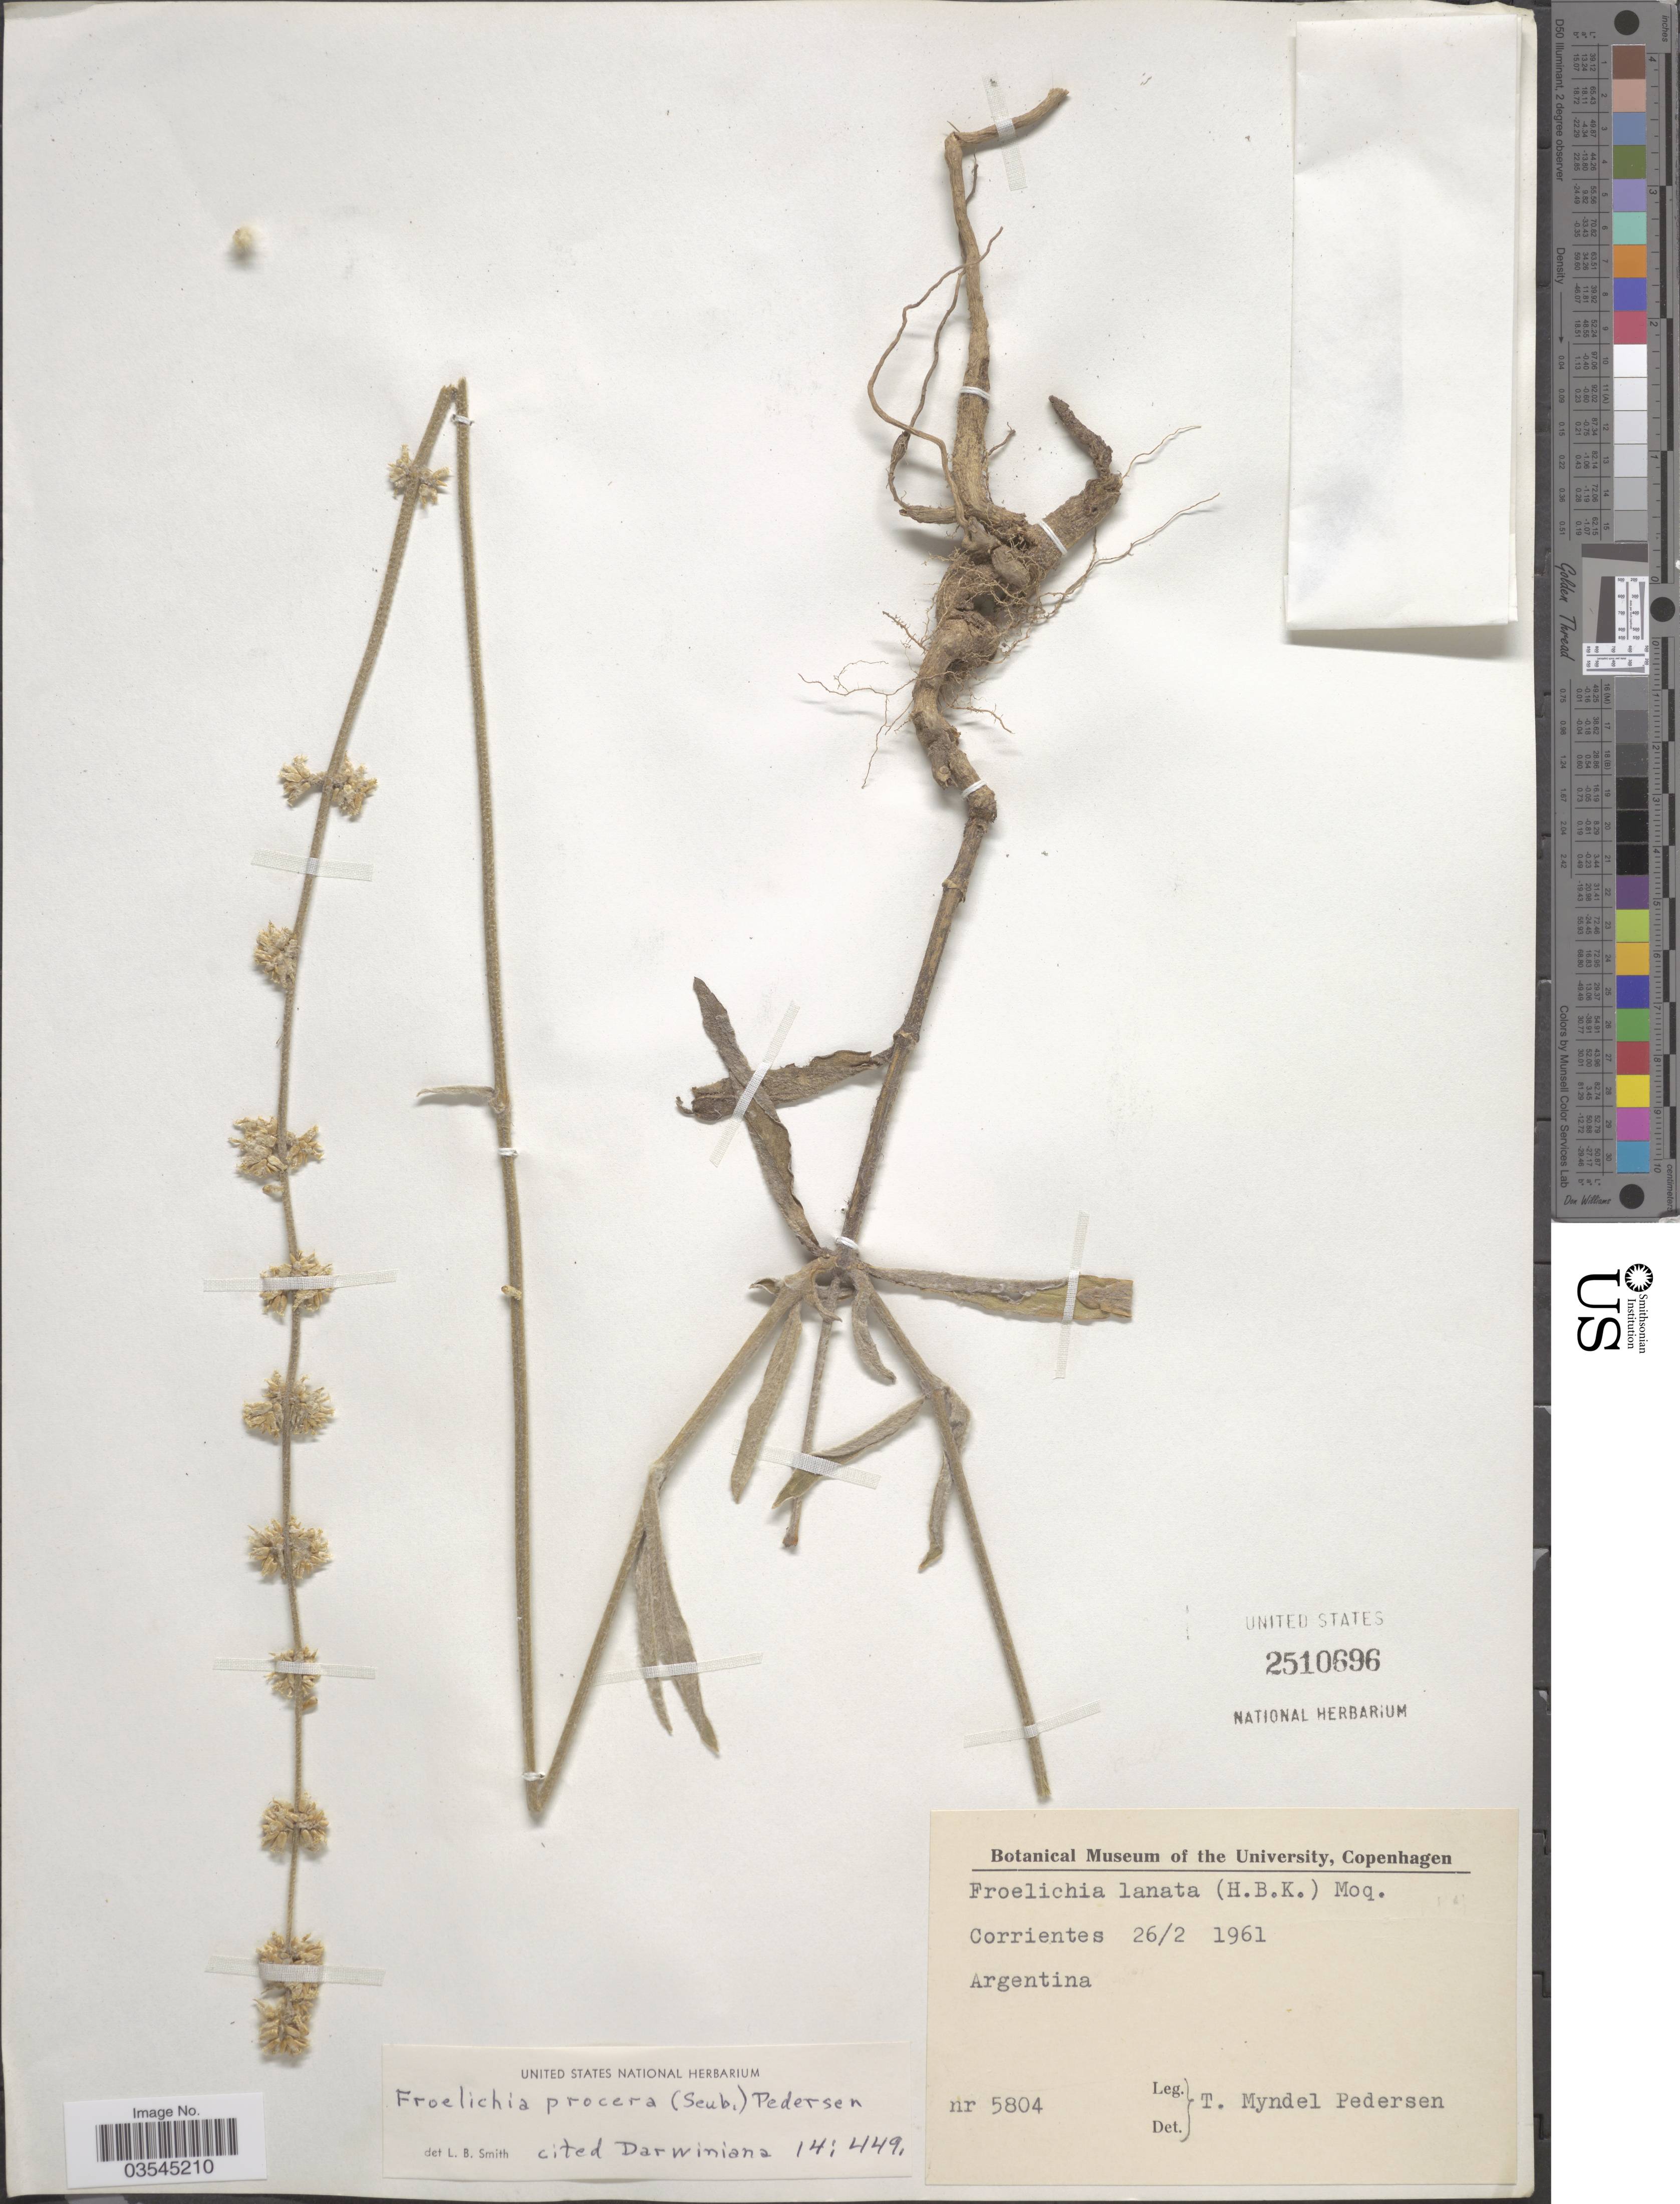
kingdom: Plantae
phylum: Tracheophyta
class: Magnoliopsida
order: Caryophyllales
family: Amaranthaceae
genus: Froelichia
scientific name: Froelichia procera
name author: (Seubert) Perdersen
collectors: T. Pederson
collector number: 5804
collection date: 1961-02-26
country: Argentina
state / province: Corrientes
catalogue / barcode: US 2510696